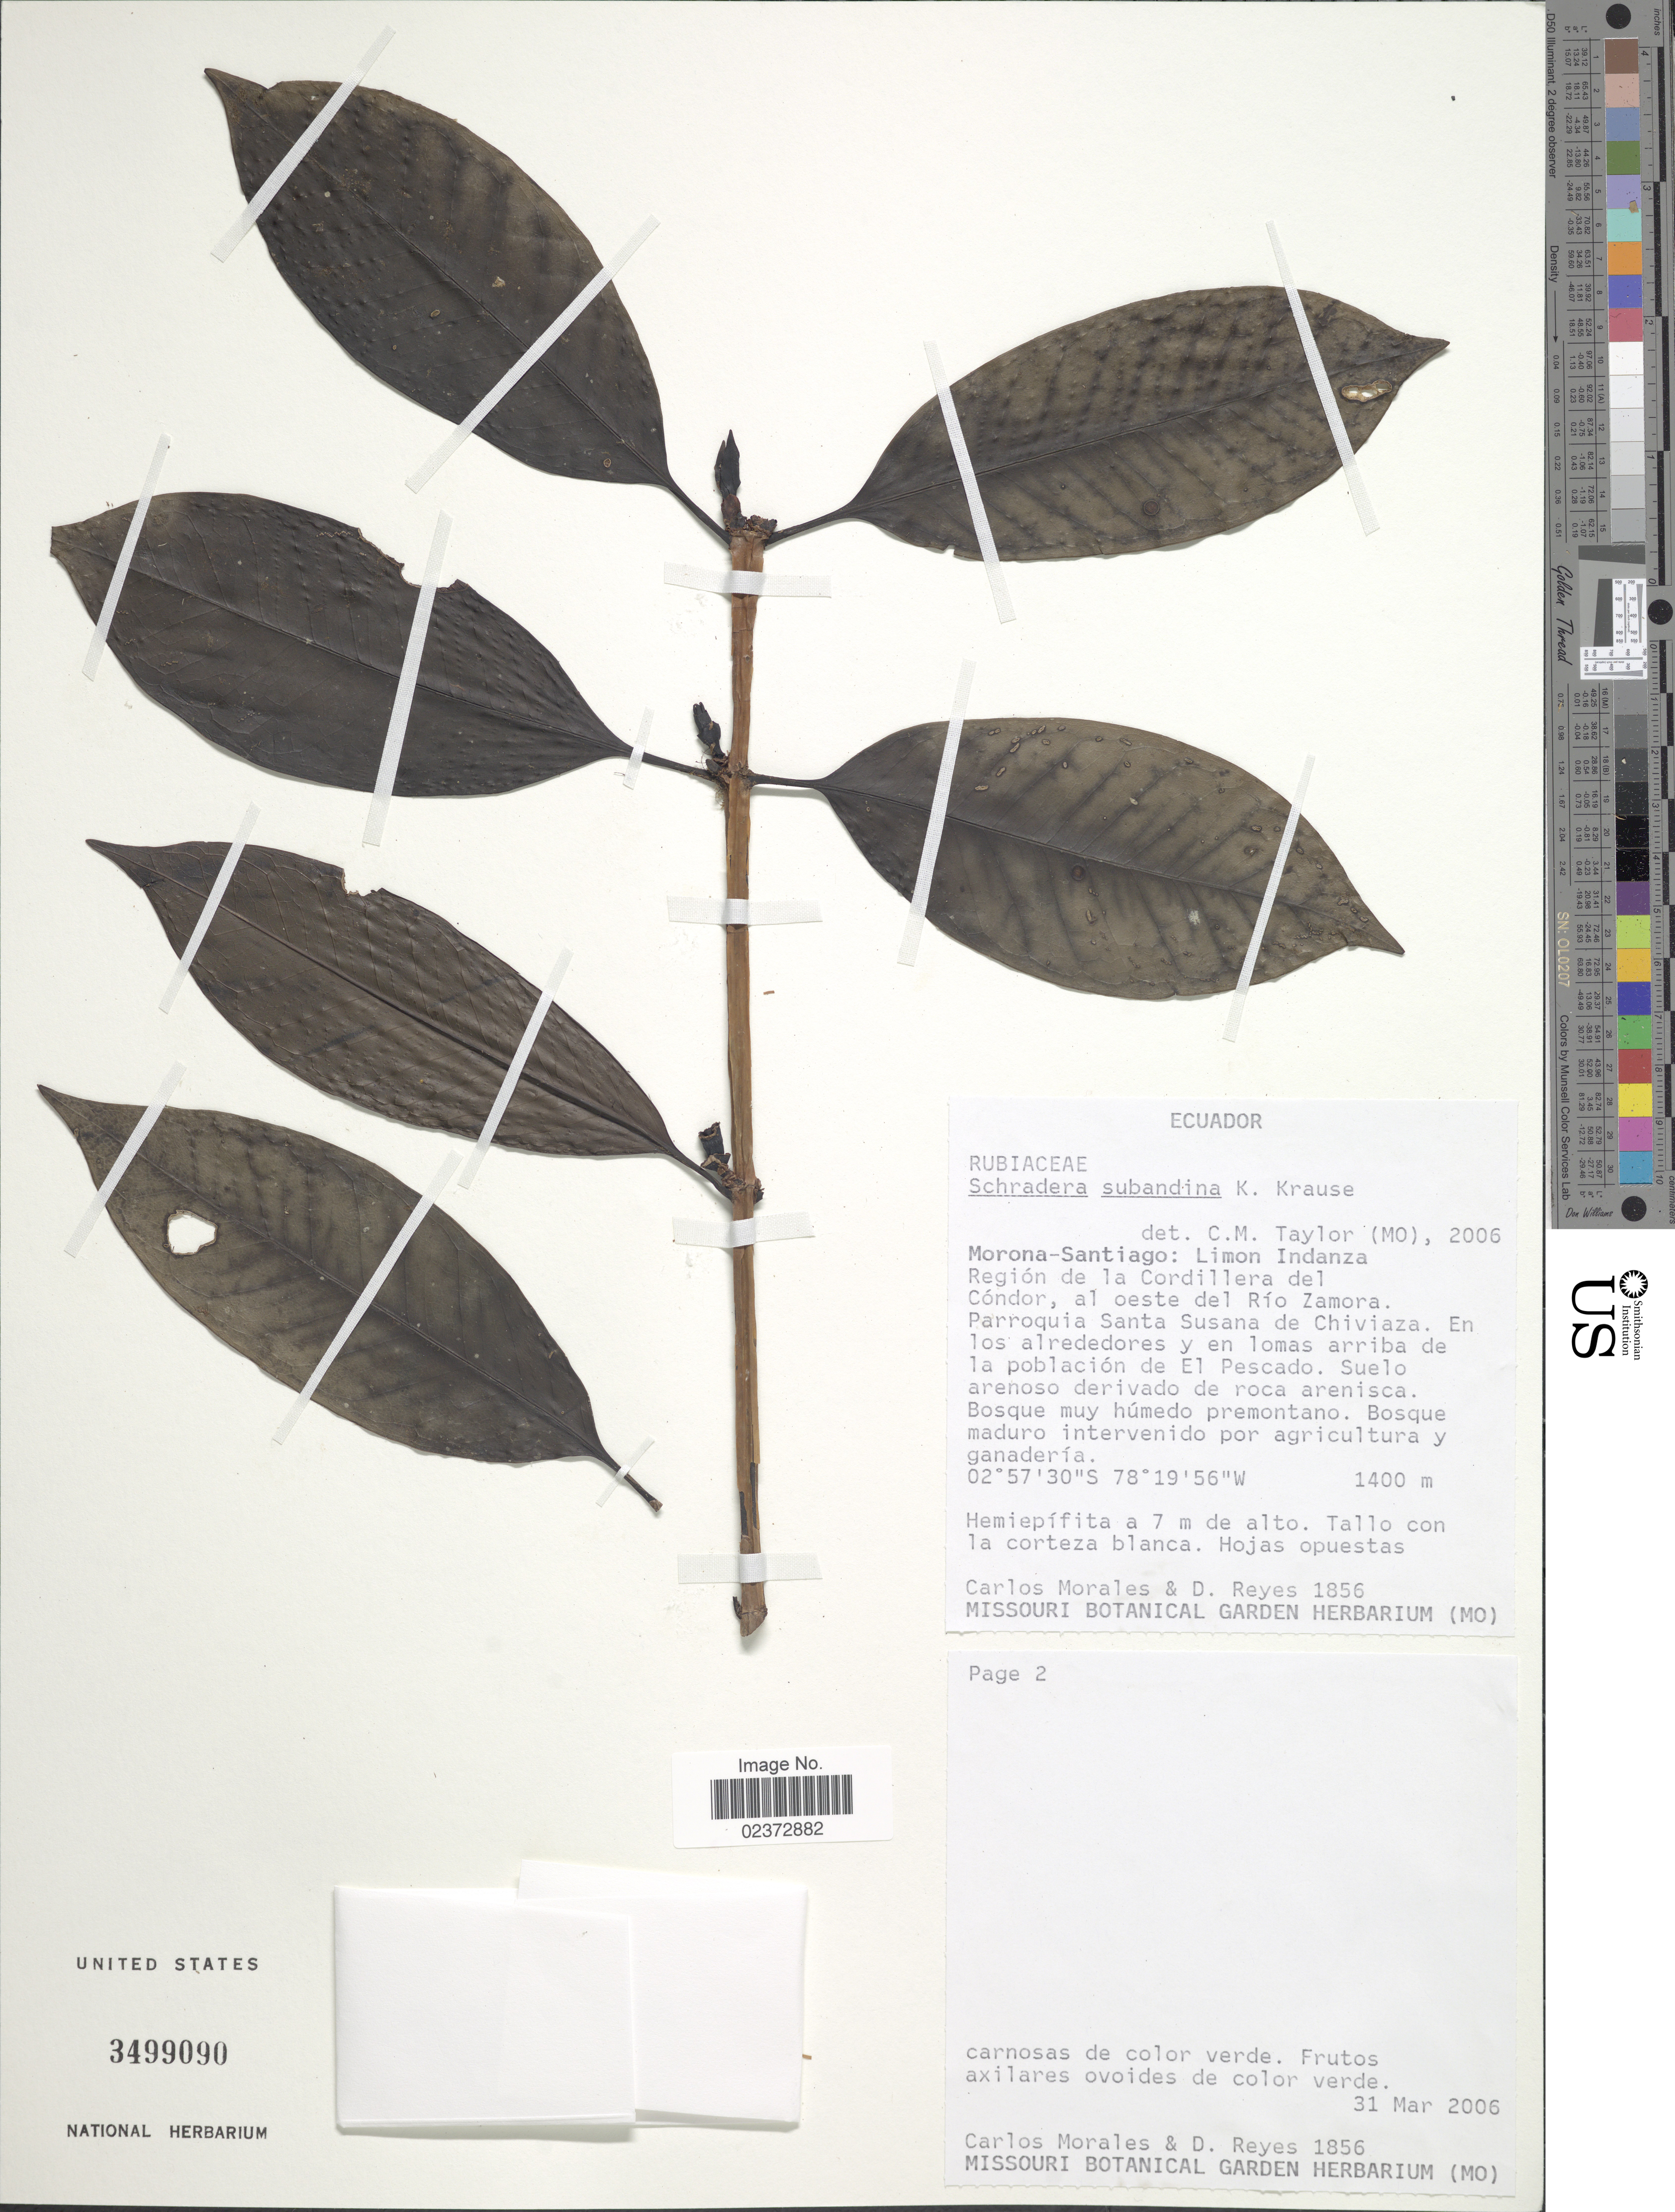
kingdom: Plantae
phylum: Tracheophyta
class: Magnoliopsida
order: Gentianales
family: Rubiaceae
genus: Schradera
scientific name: Schradera subandina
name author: K. Krause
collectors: C. Morales & D. Reyes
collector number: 1856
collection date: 2006-03-31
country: Ecuador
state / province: Morona-Santiago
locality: Limon Indanza, REgión de la Cordillera del Cóndor, al oeste del Río Zamora. Parroquia Santa Susana de Chiviaza. En la población de El Pescado.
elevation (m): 1400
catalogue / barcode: US 3499090